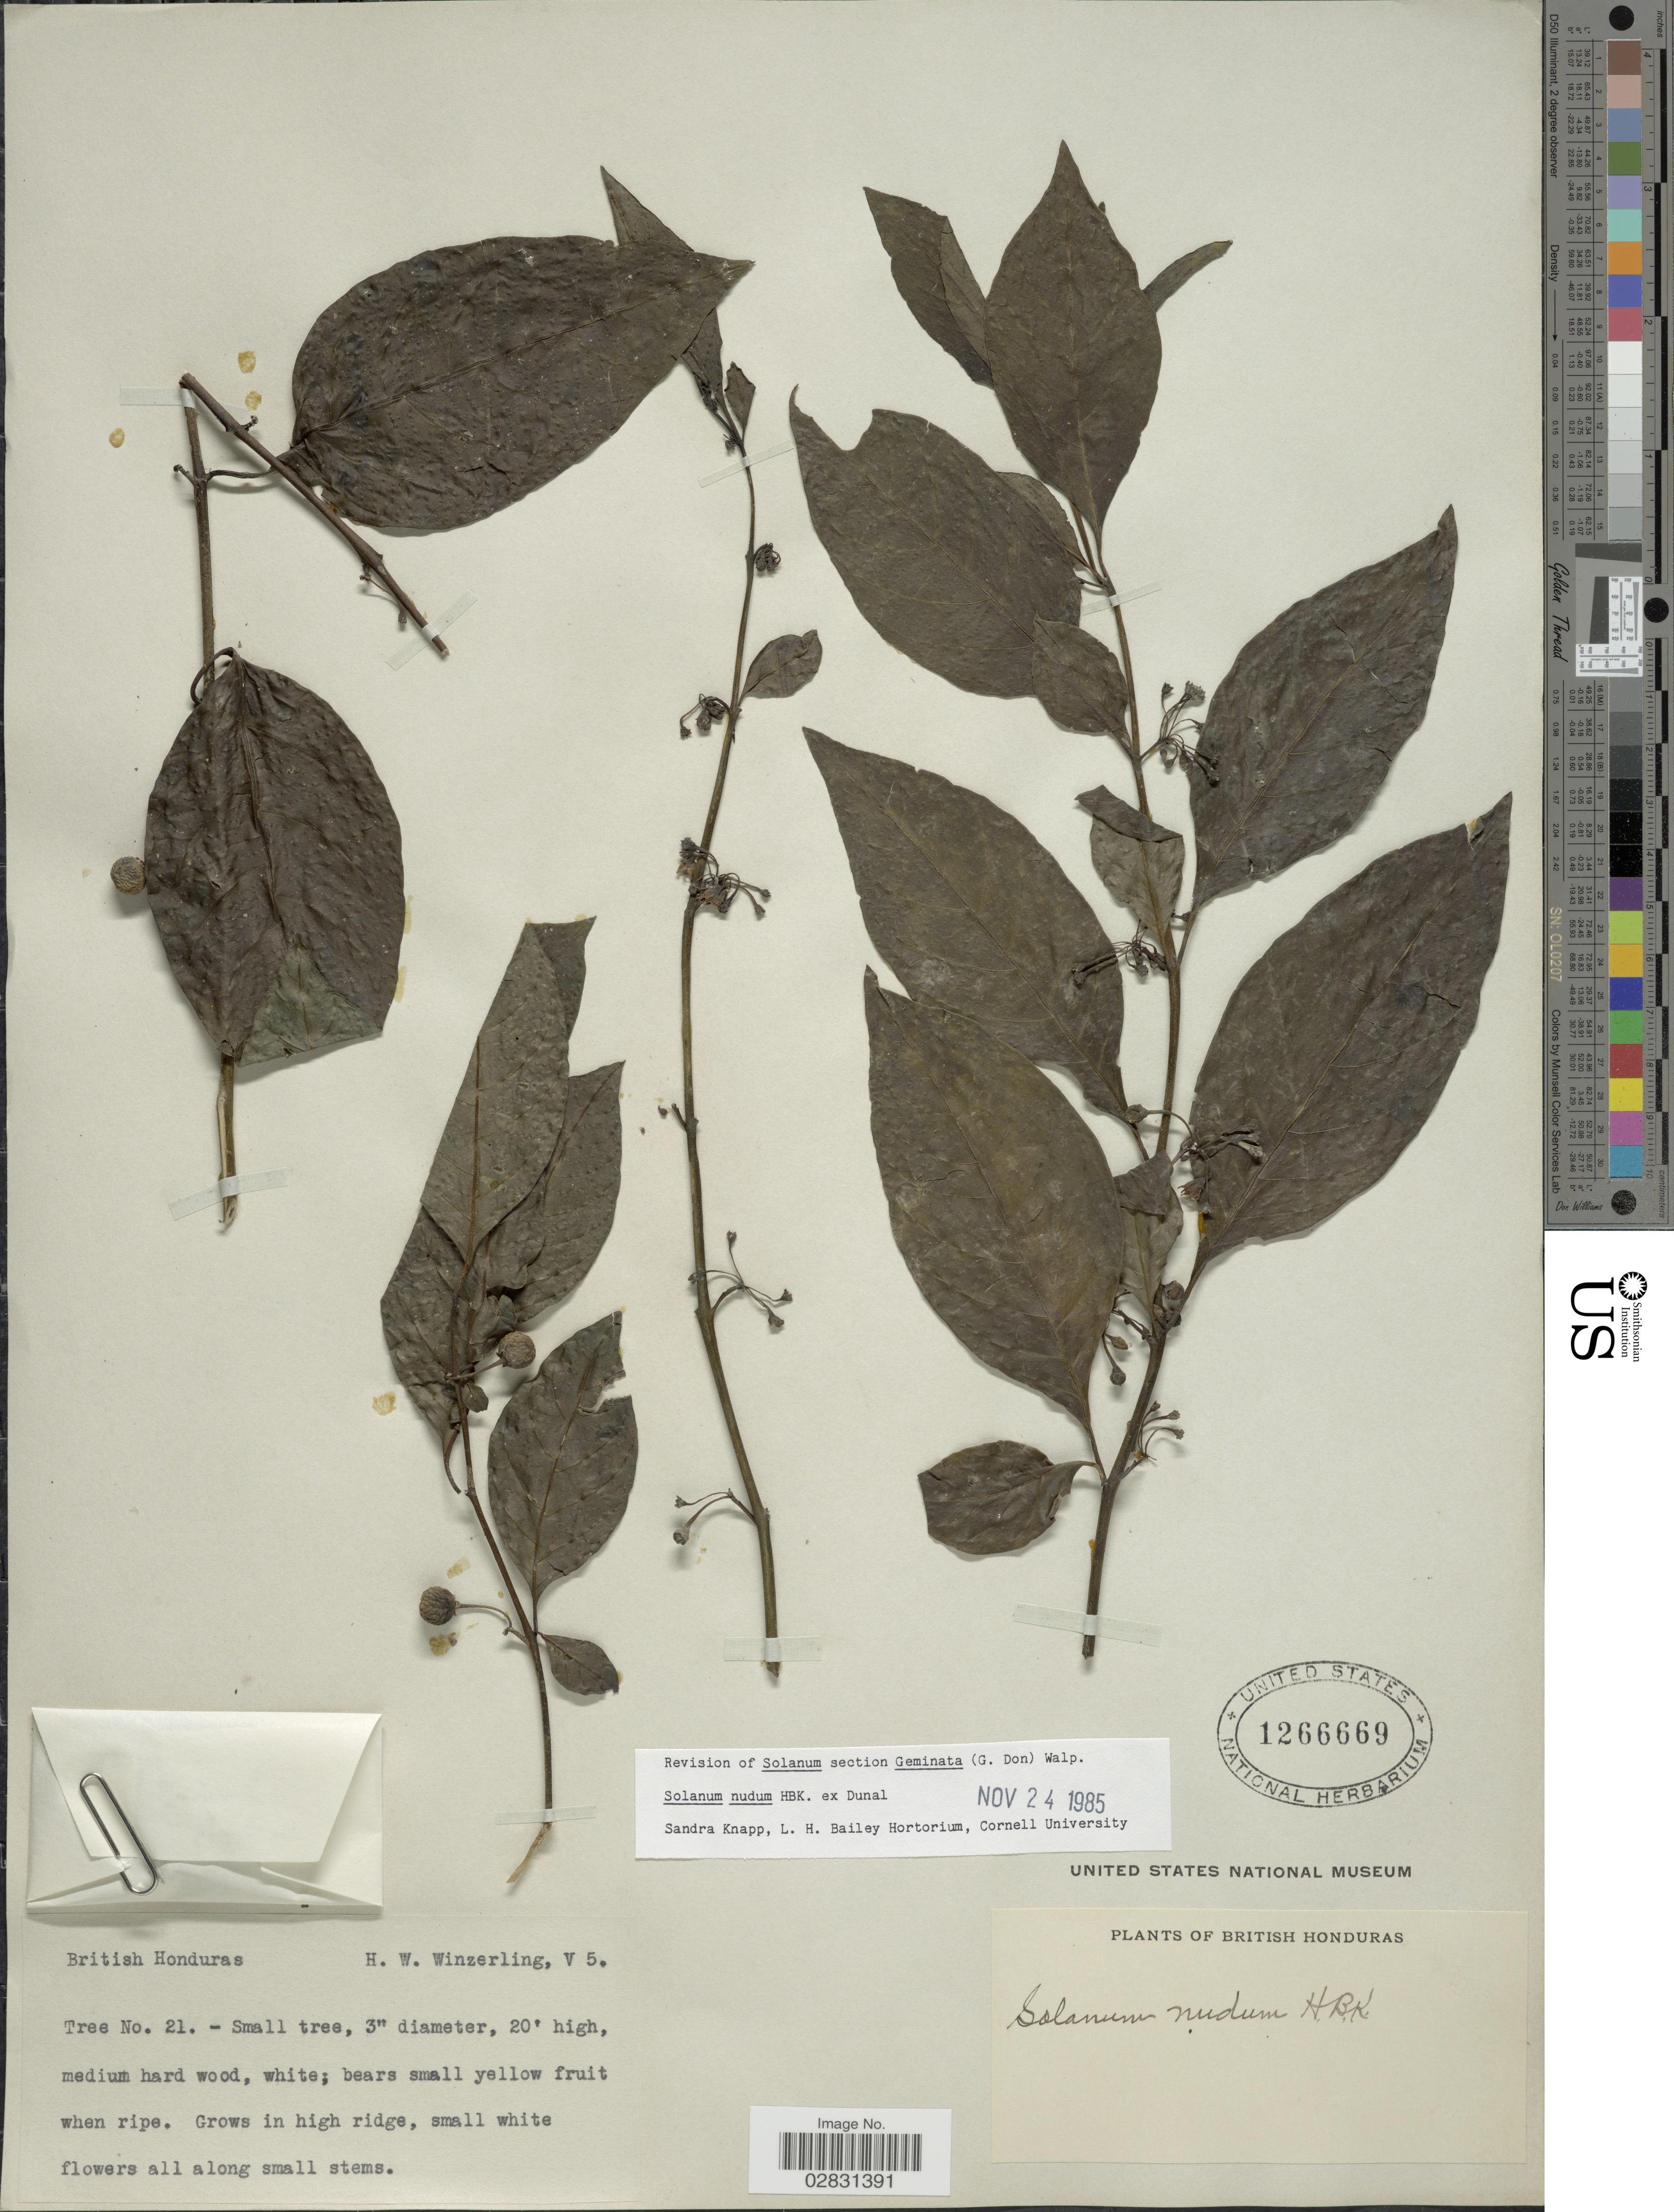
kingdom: Plantae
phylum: Tracheophyta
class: Magnoliopsida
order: Solanales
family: Solanaceae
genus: Solanum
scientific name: Solanum nudum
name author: Dunal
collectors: H. Winzerling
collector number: V5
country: Belize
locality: British Honduras.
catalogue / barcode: US 1266669